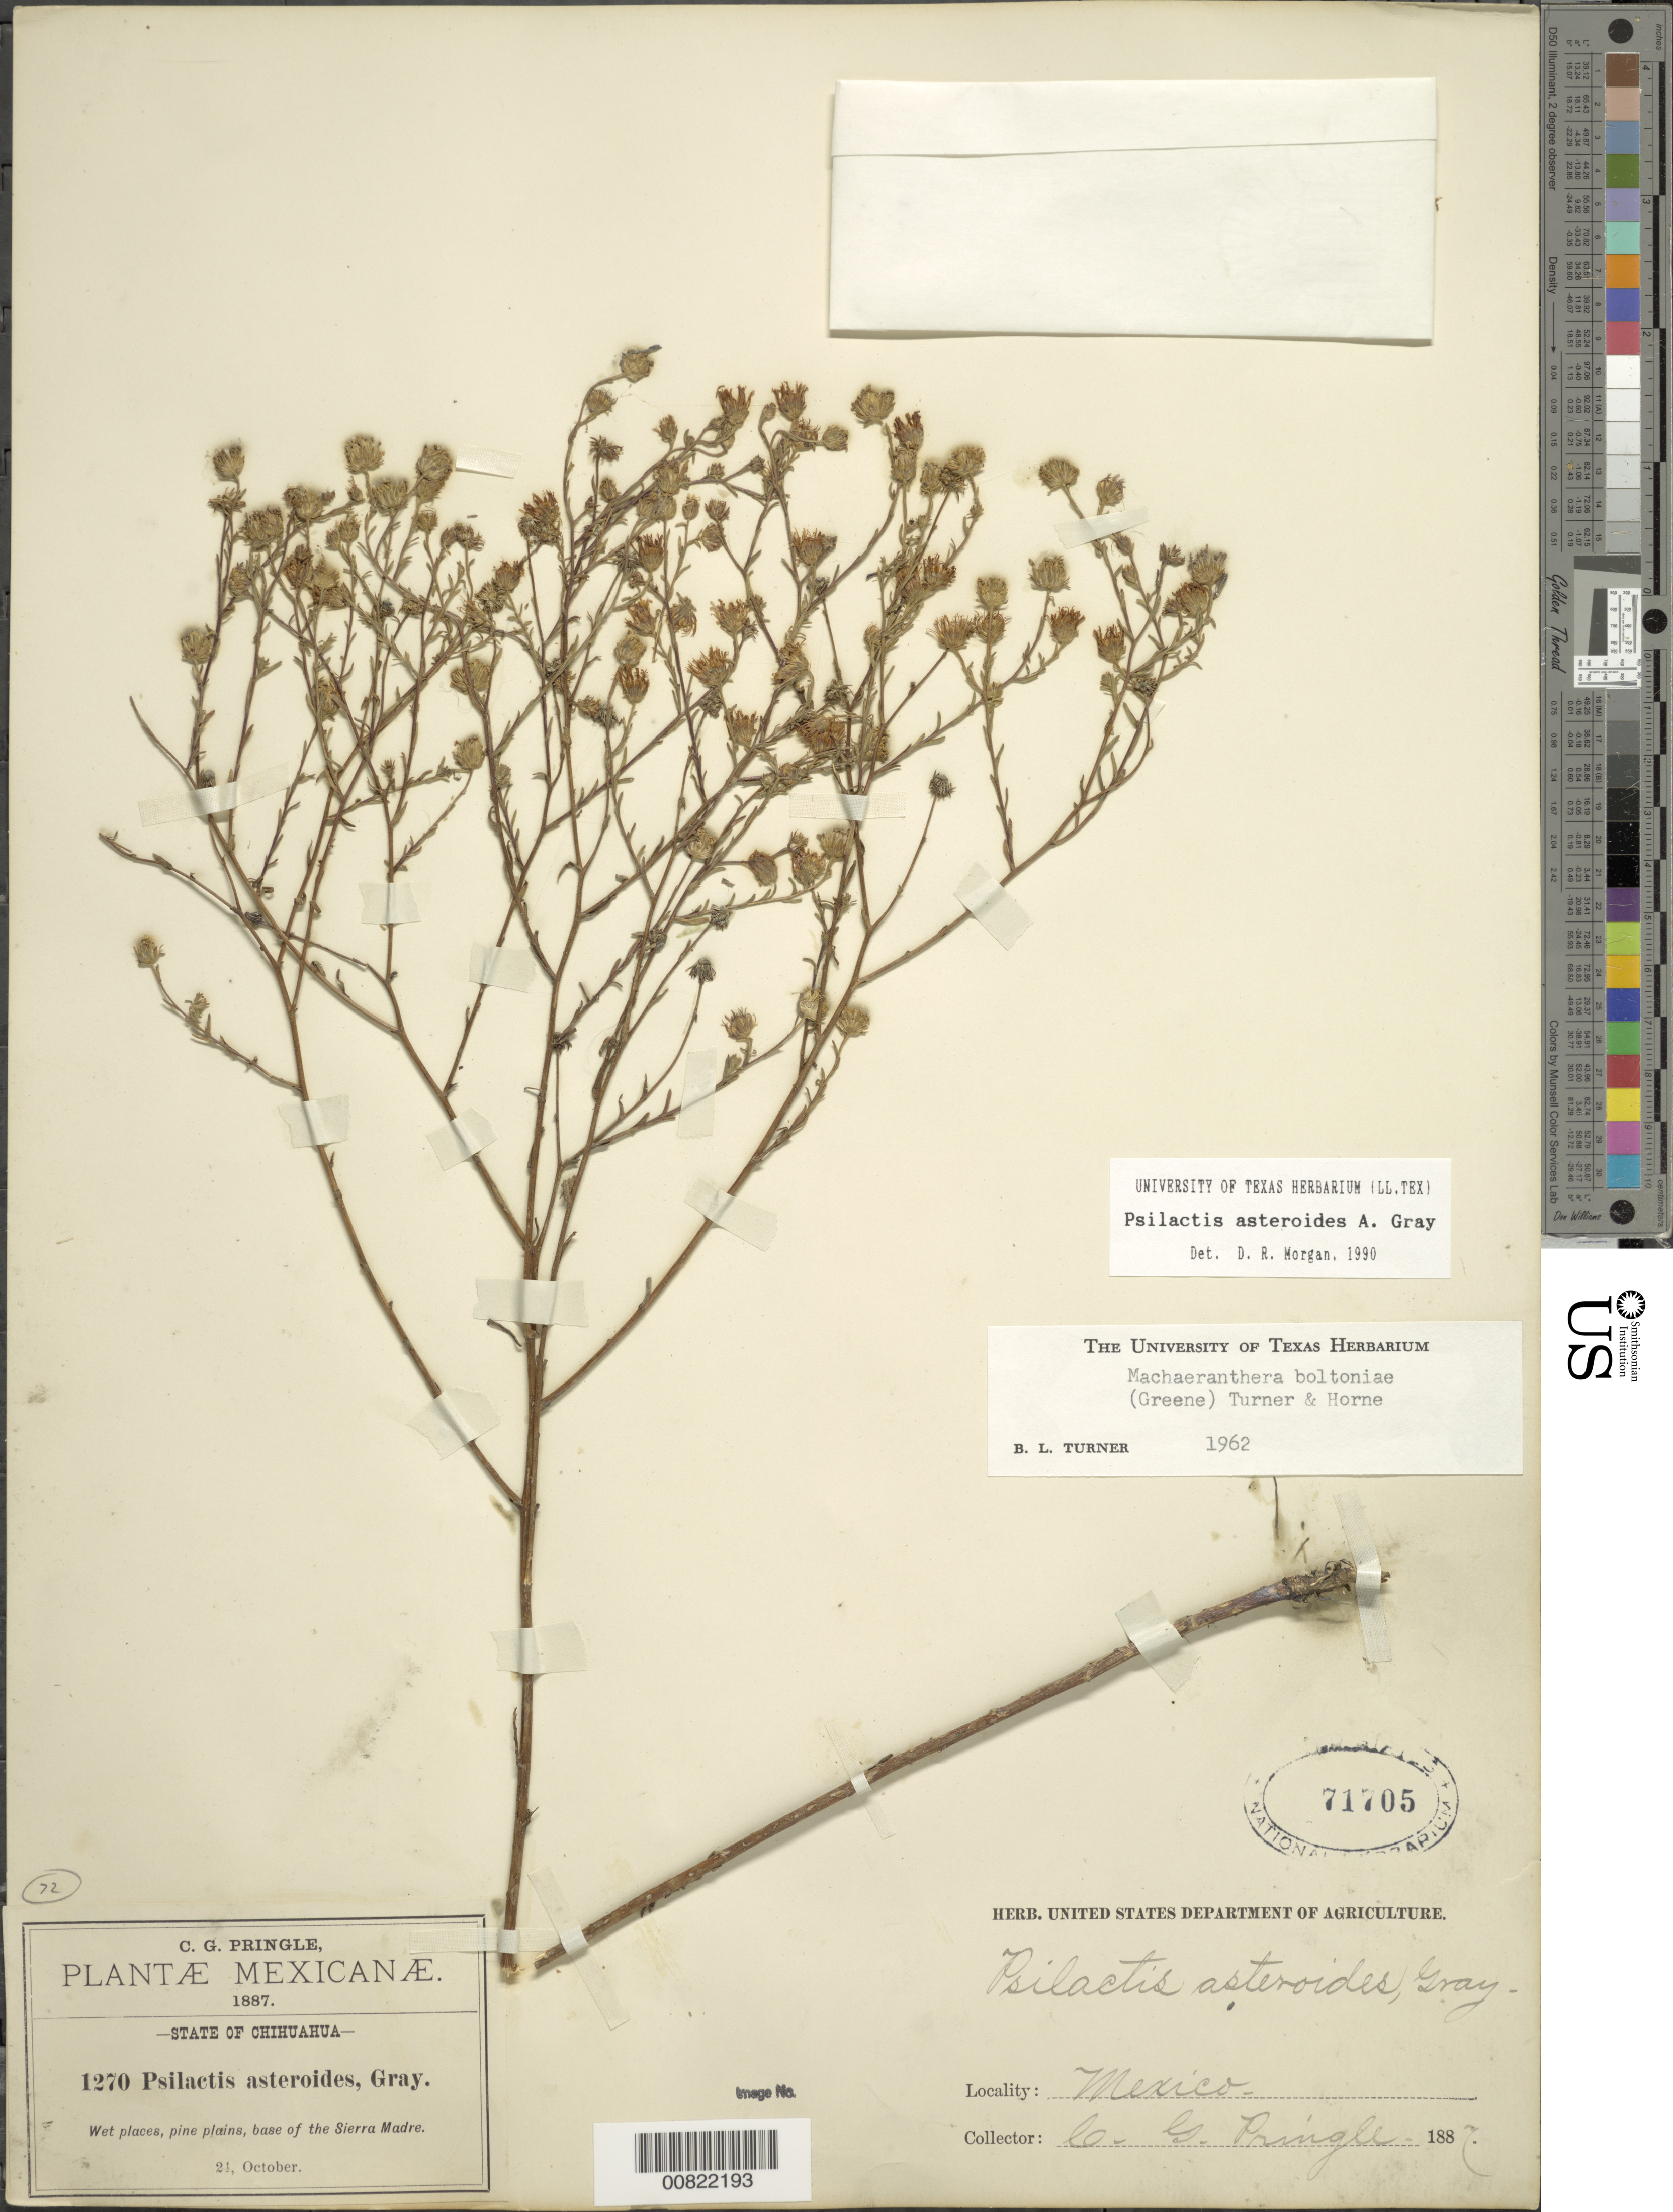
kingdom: Plantae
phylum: Tracheophyta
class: Magnoliopsida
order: Asterales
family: Asteraceae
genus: Psilactis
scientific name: Psilactis asteroides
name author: A. Gray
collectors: C. G. Pringle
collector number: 1270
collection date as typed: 24 Oct 1887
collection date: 1887-10-24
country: Mexico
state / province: Chihuahua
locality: Base of the Sierra Madre, Chihuahua.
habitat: Wet places, pine plains.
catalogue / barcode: US 71705